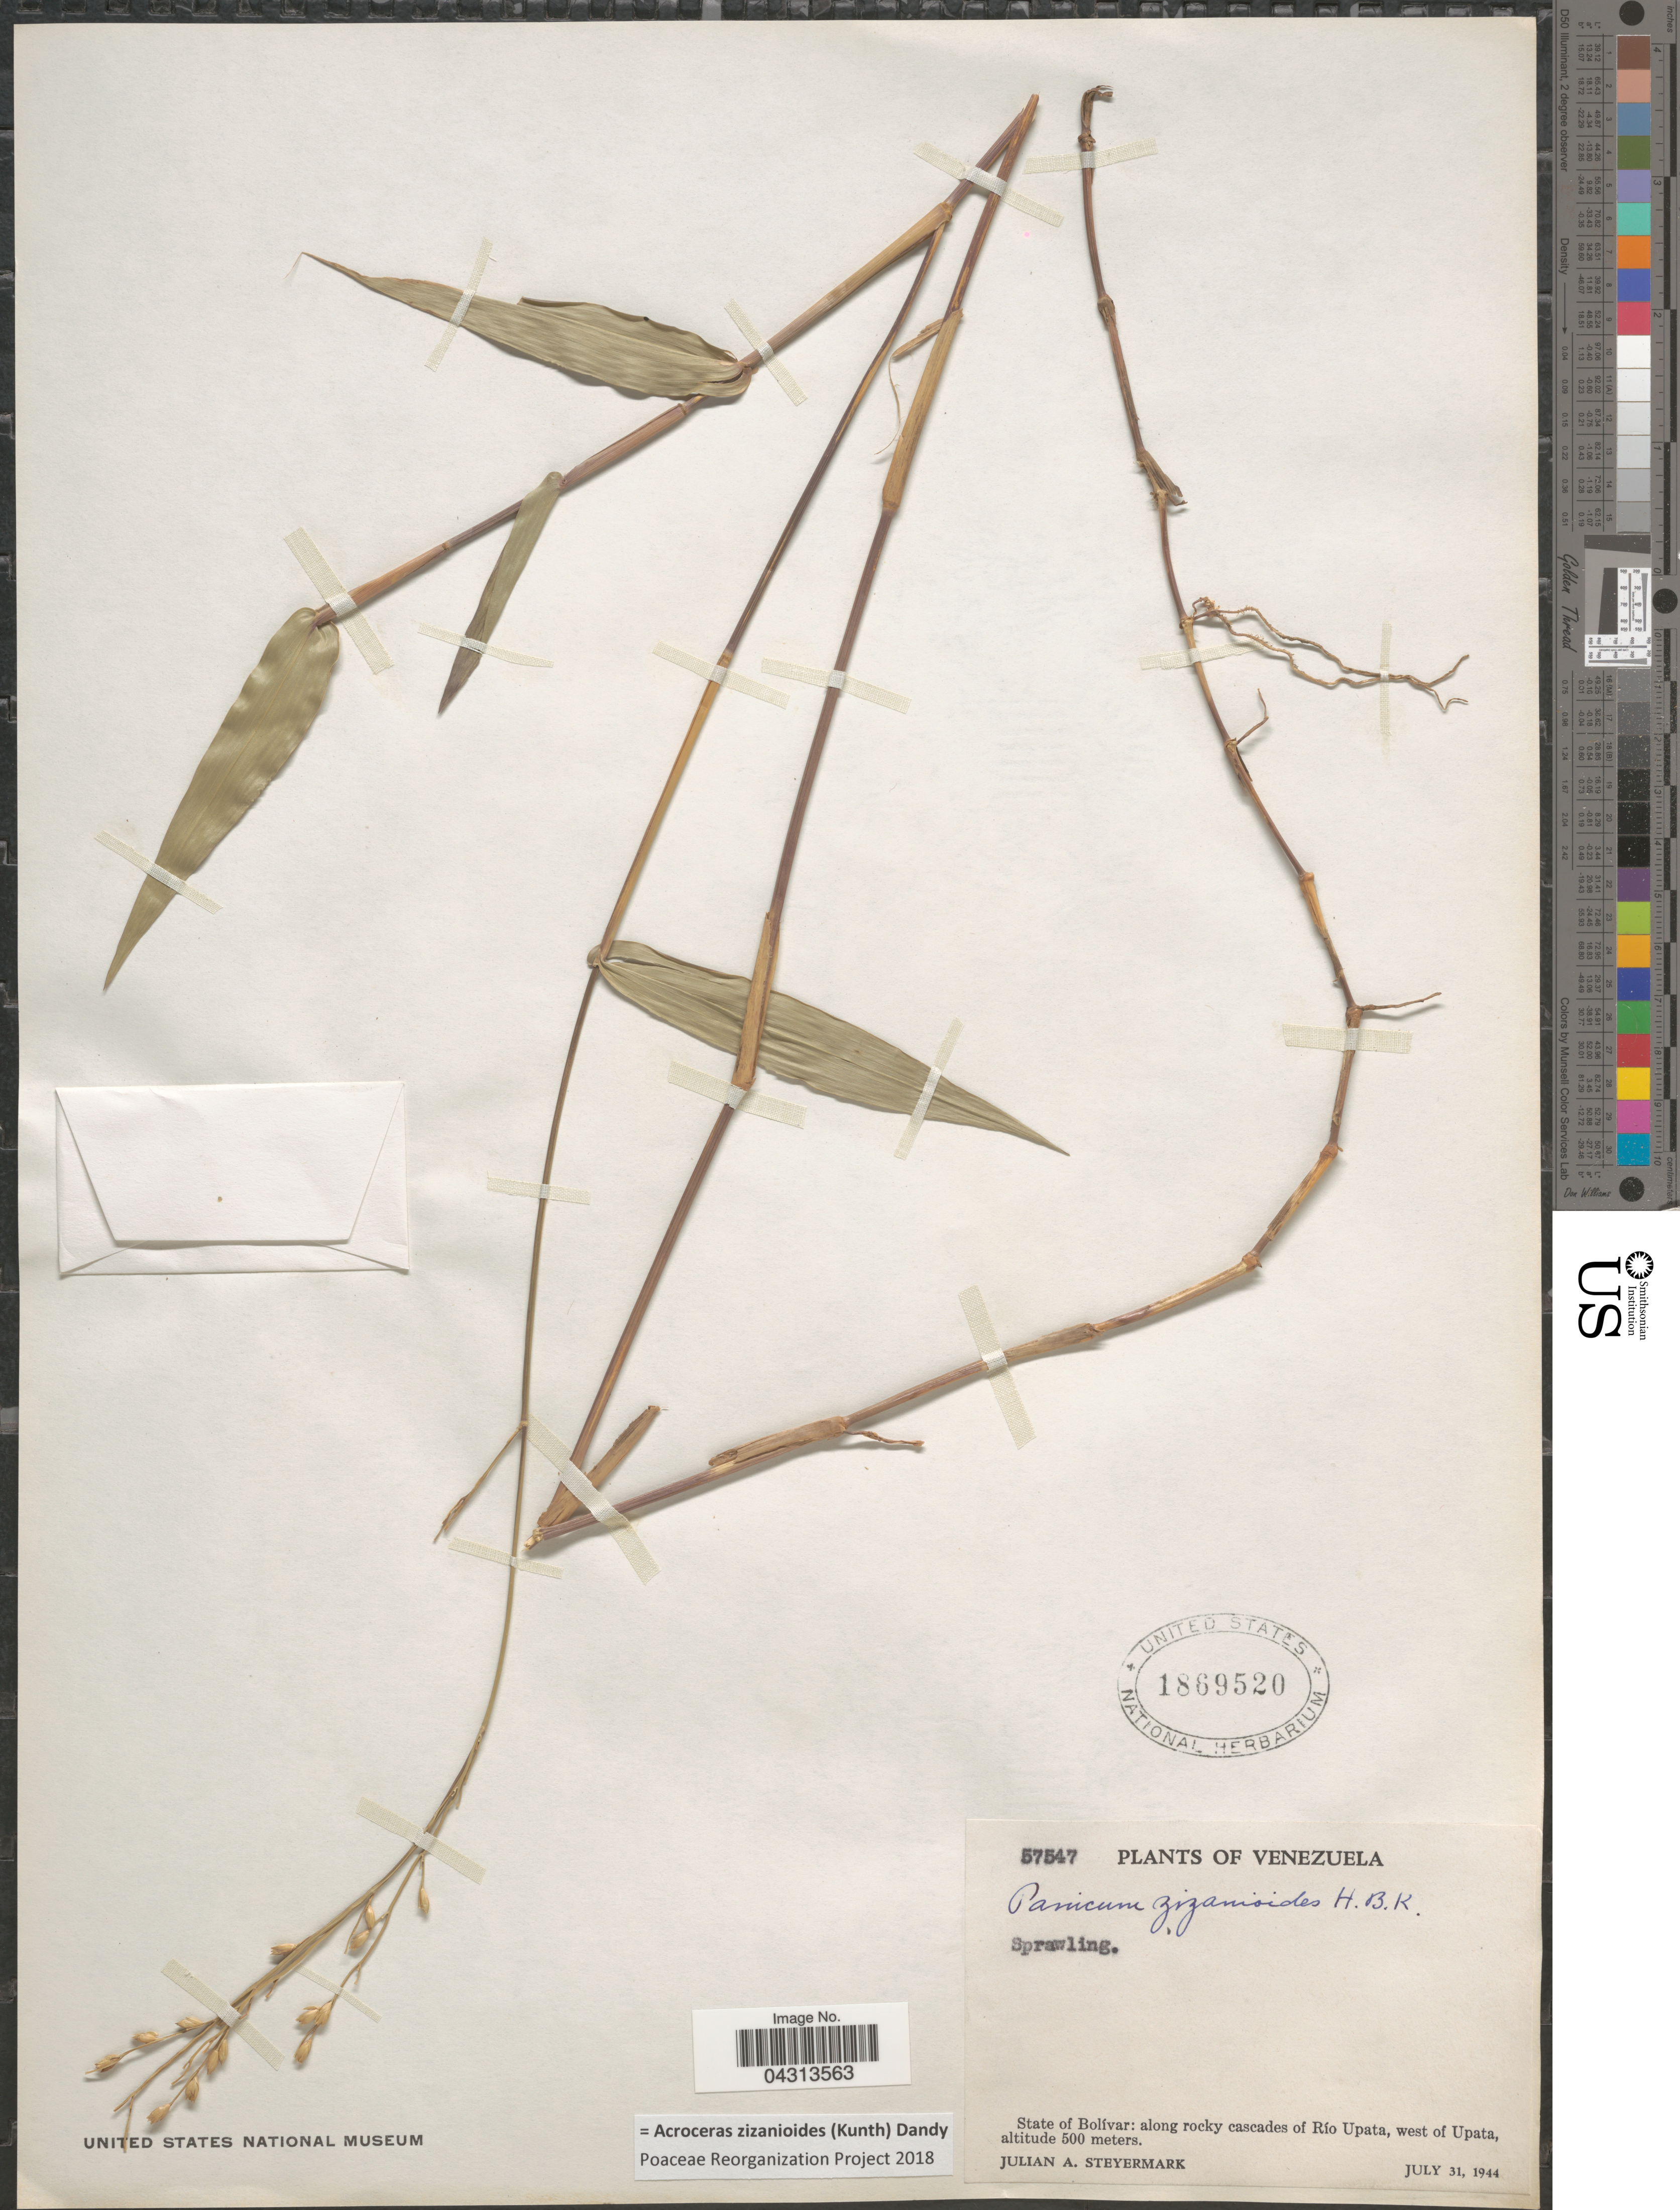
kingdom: Plantae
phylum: Tracheophyta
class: Liliopsida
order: Poales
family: Poaceae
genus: Acroceras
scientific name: Acroceras zizanioides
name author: (Kunth) Dandy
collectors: J. Steyermark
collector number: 57547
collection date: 1944-07-31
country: Venezuela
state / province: Bolivar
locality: Along rocky cascades of Río Upata, west of Upata.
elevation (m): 500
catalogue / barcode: US 1869520